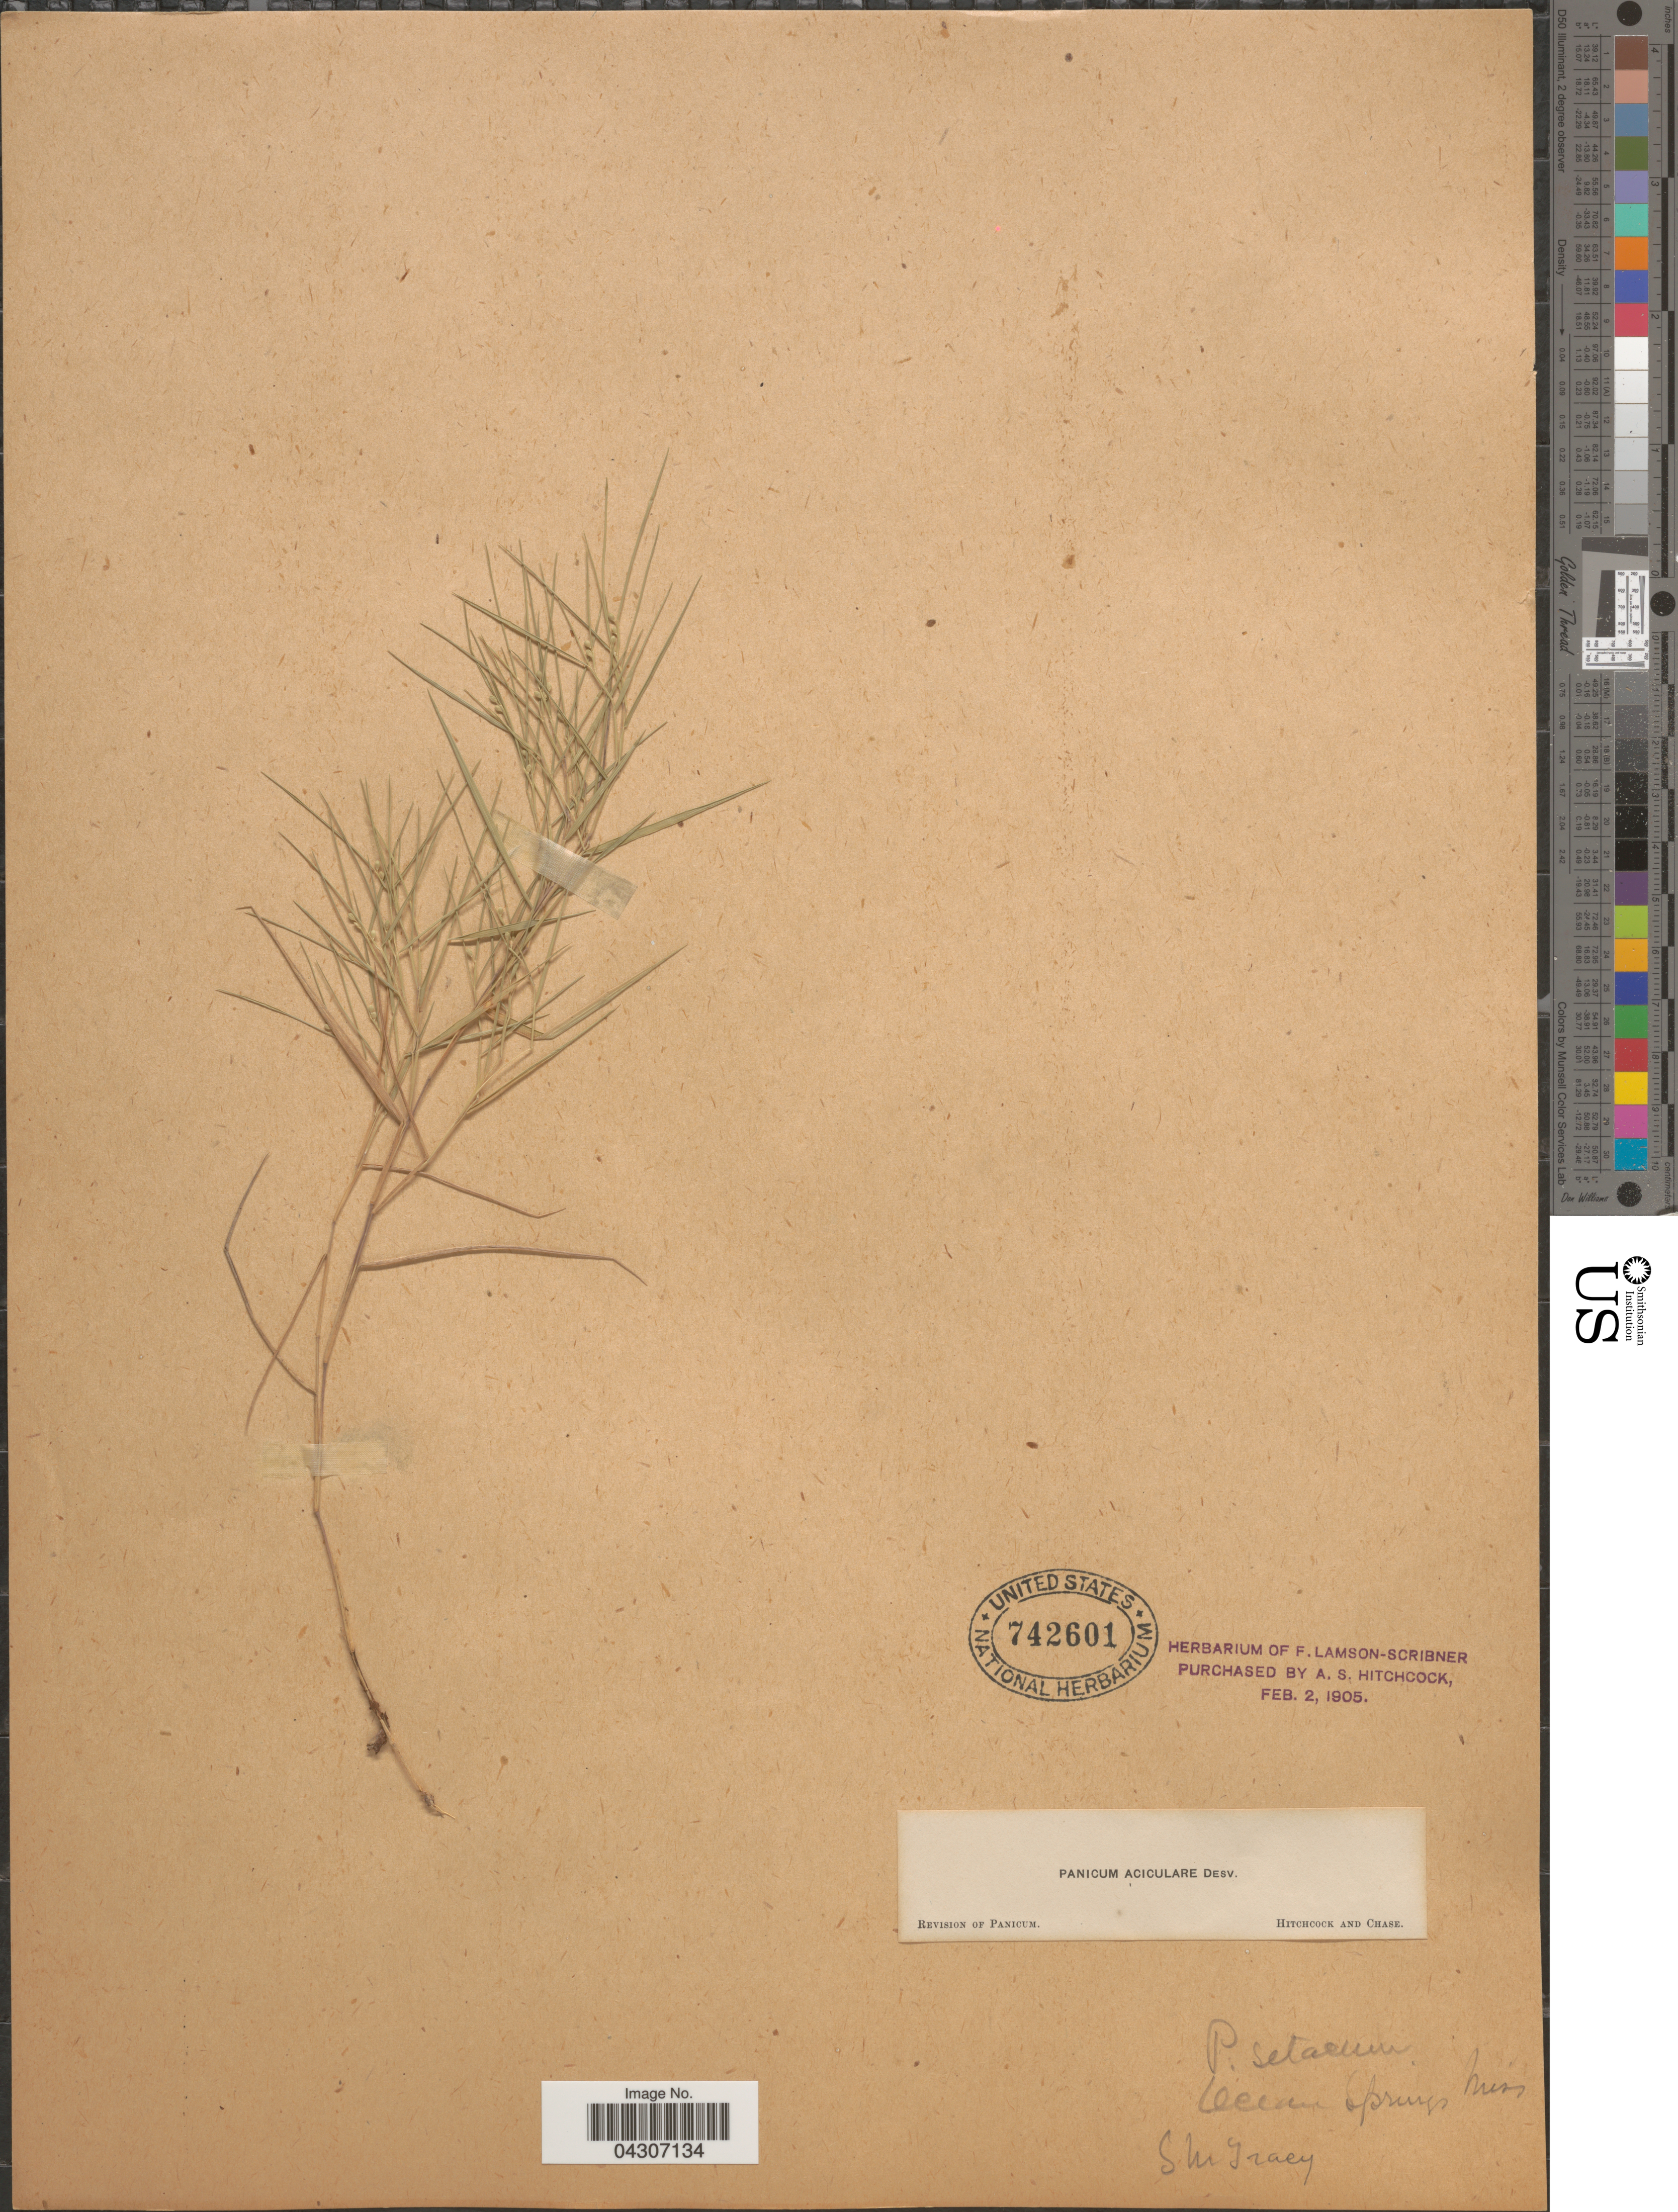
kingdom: Plantae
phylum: Tracheophyta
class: Liliopsida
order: Poales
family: Poaceae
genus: Dichanthelium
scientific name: Dichanthelium aciculare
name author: (Desv. ex Poir.) Gould & C.A. Clark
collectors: S. M. Tracy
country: United States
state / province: Mississippi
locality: Ocean Springs.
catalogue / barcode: US 742601